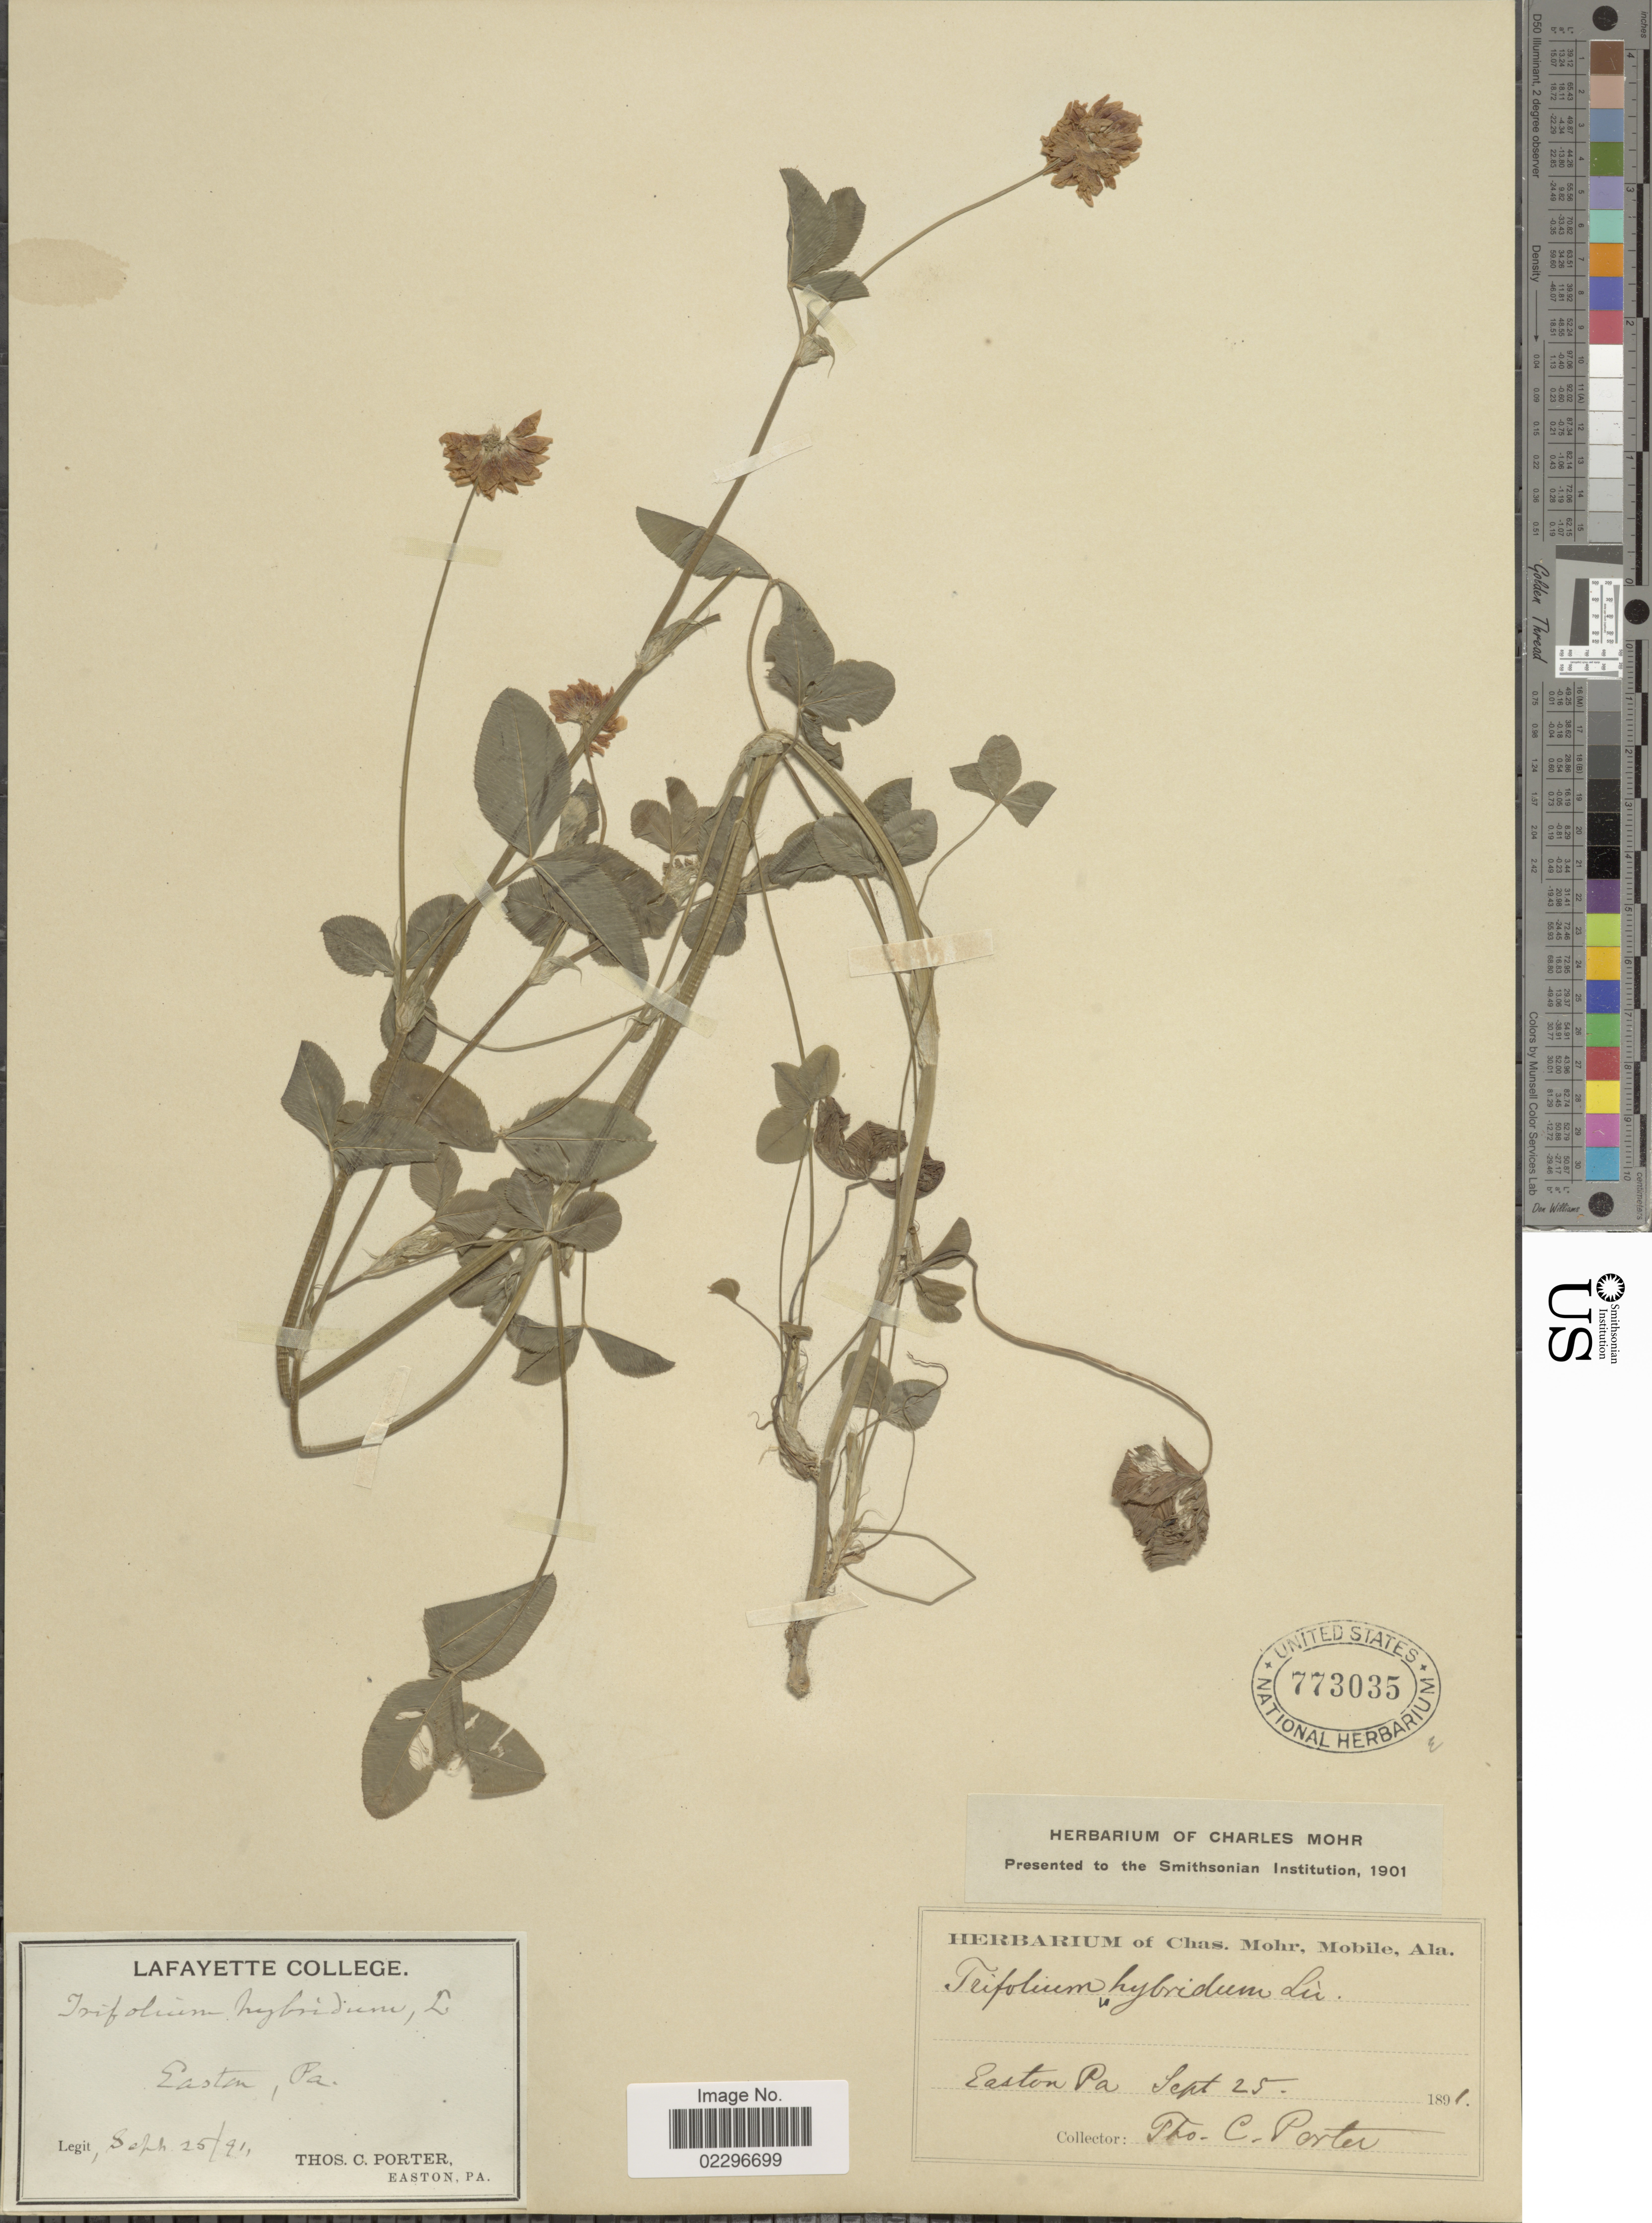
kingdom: Plantae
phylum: Tracheophyta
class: Magnoliopsida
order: Fabales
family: Fabaceae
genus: Trifolium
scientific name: Trifolium hybridum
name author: L.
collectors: T. Porter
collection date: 1891-09-25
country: United States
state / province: Pennsylvania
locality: Easton, Pa.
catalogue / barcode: US 773035